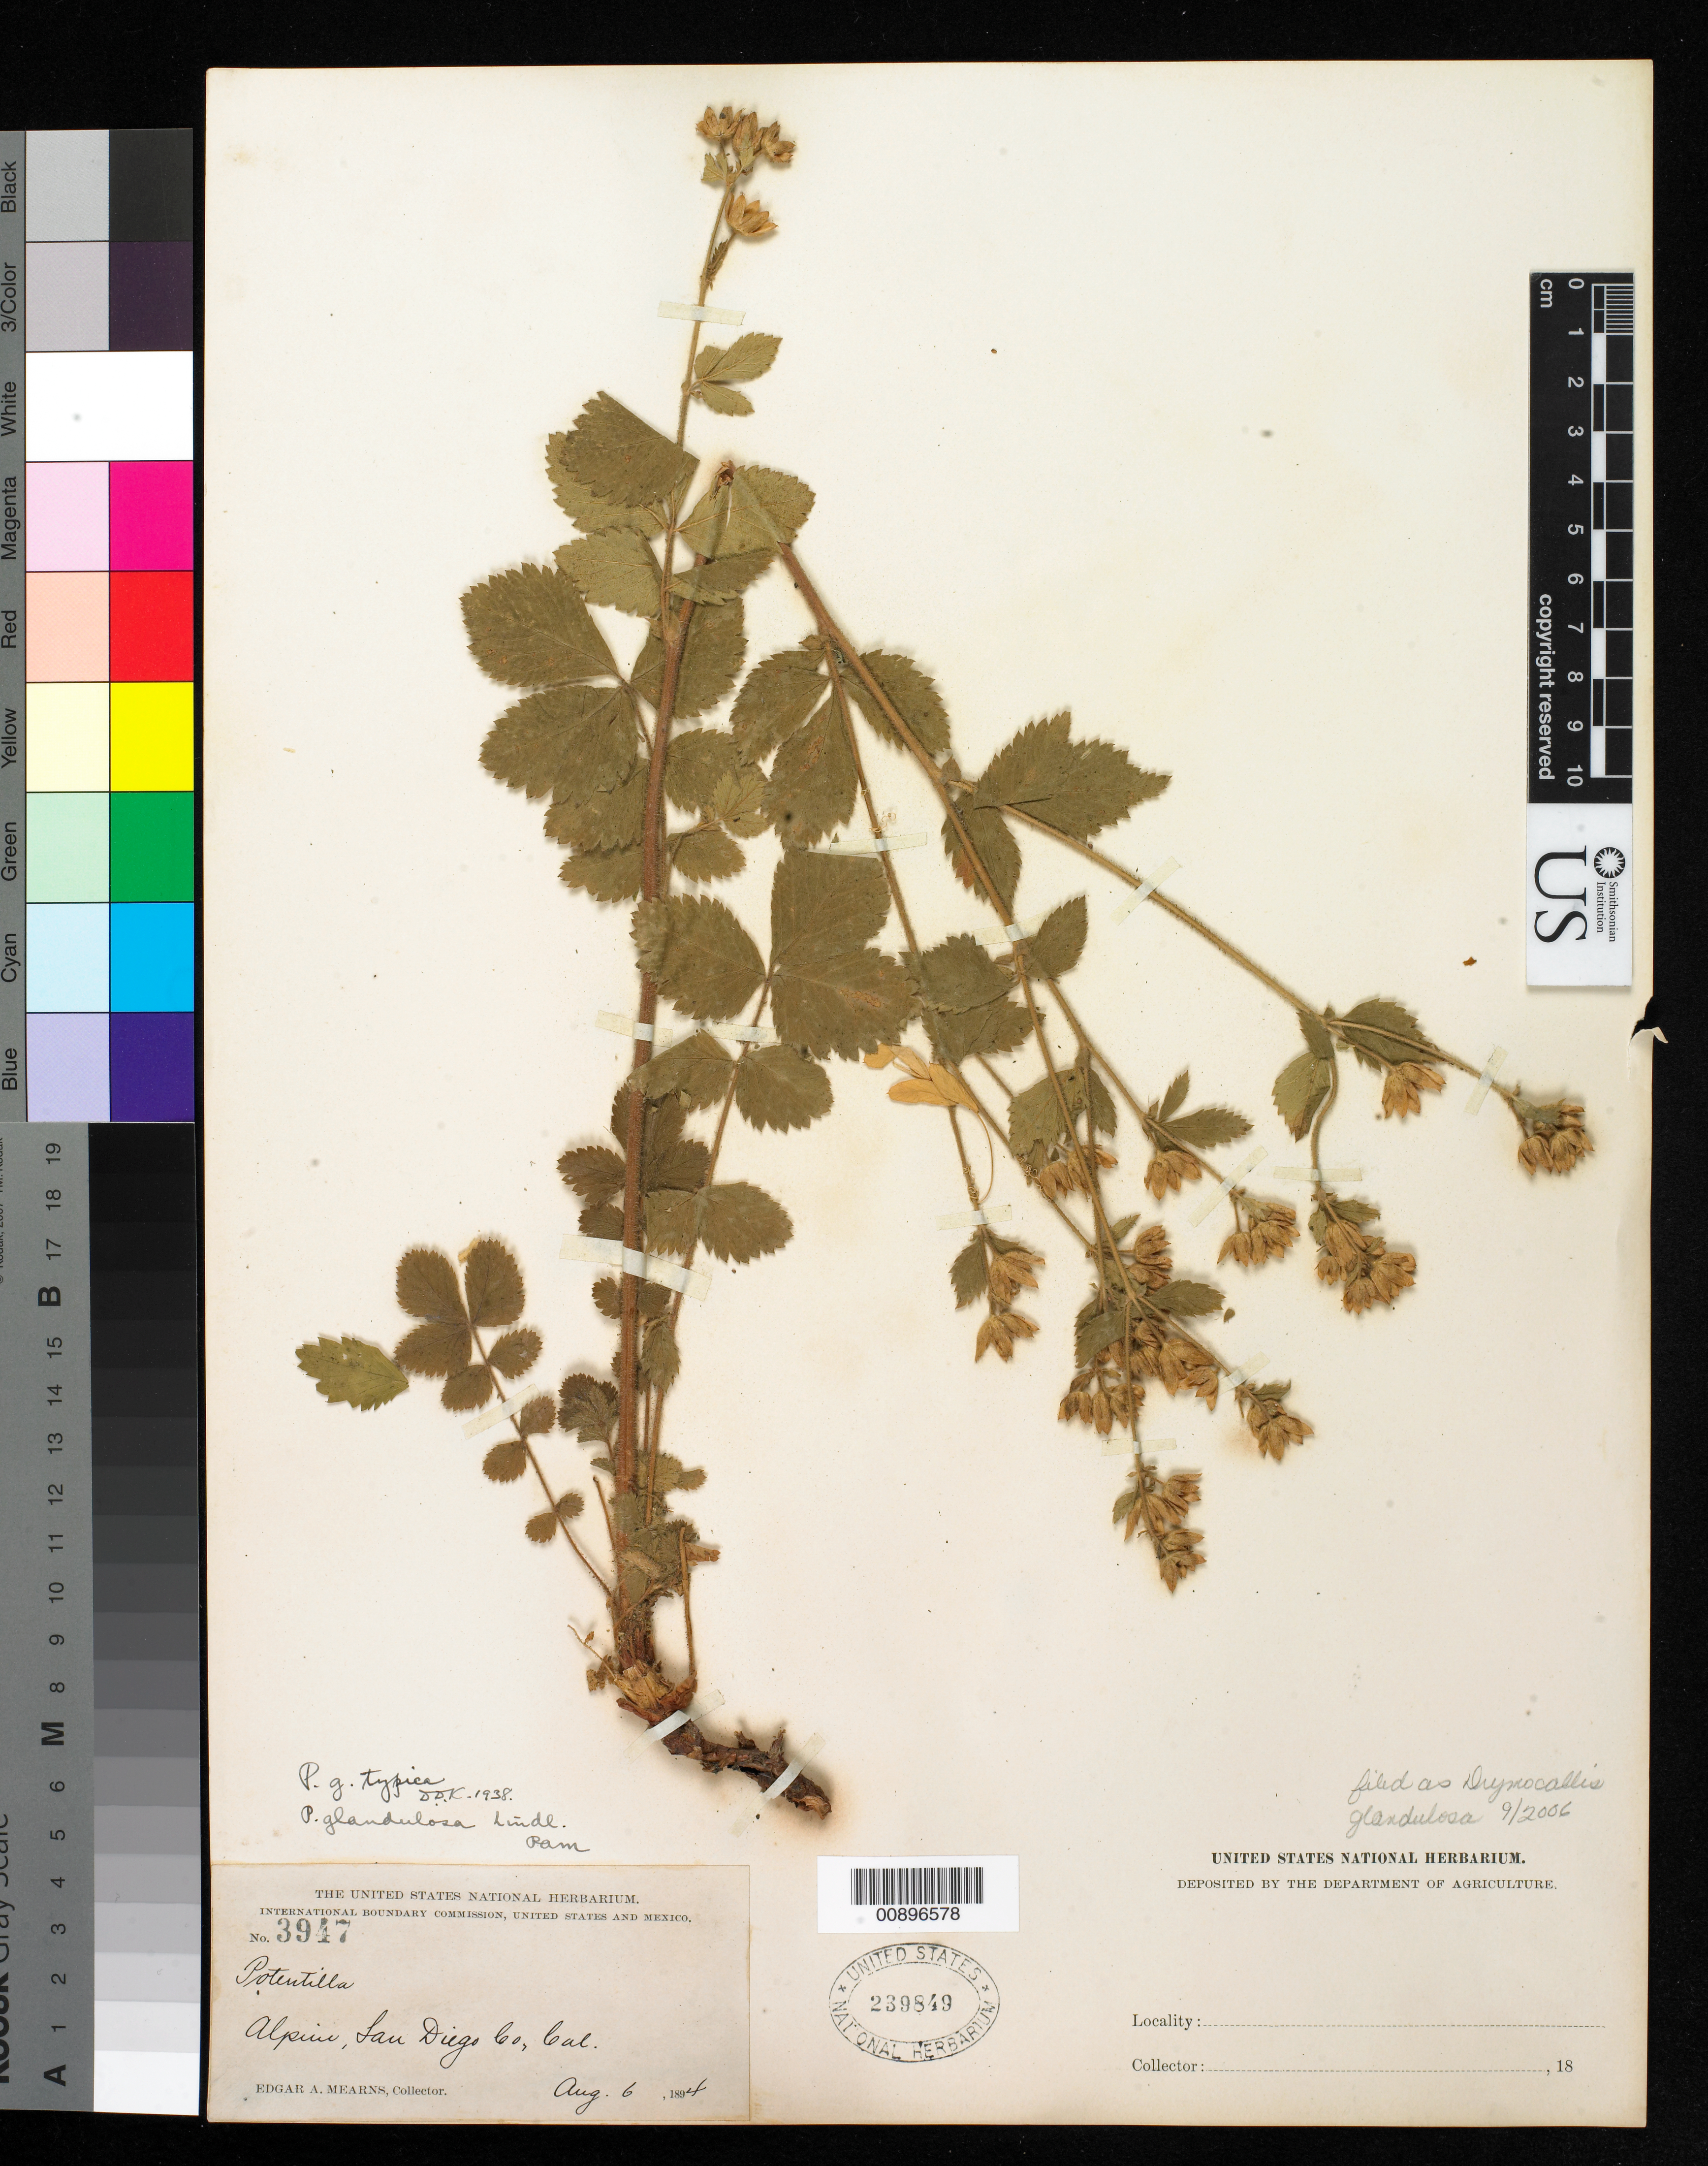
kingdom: Plantae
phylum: Tracheophyta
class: Magnoliopsida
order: Rosales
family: Rosaceae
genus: Drymocallis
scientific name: Drymocallis glandulosa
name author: (Lindl.) Rydb.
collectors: E. A. Mearns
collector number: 3947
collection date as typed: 06 Aug 1894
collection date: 1894-08-06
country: United States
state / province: California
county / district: San Diego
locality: Alpine, San Diego County, California.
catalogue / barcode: US 239849